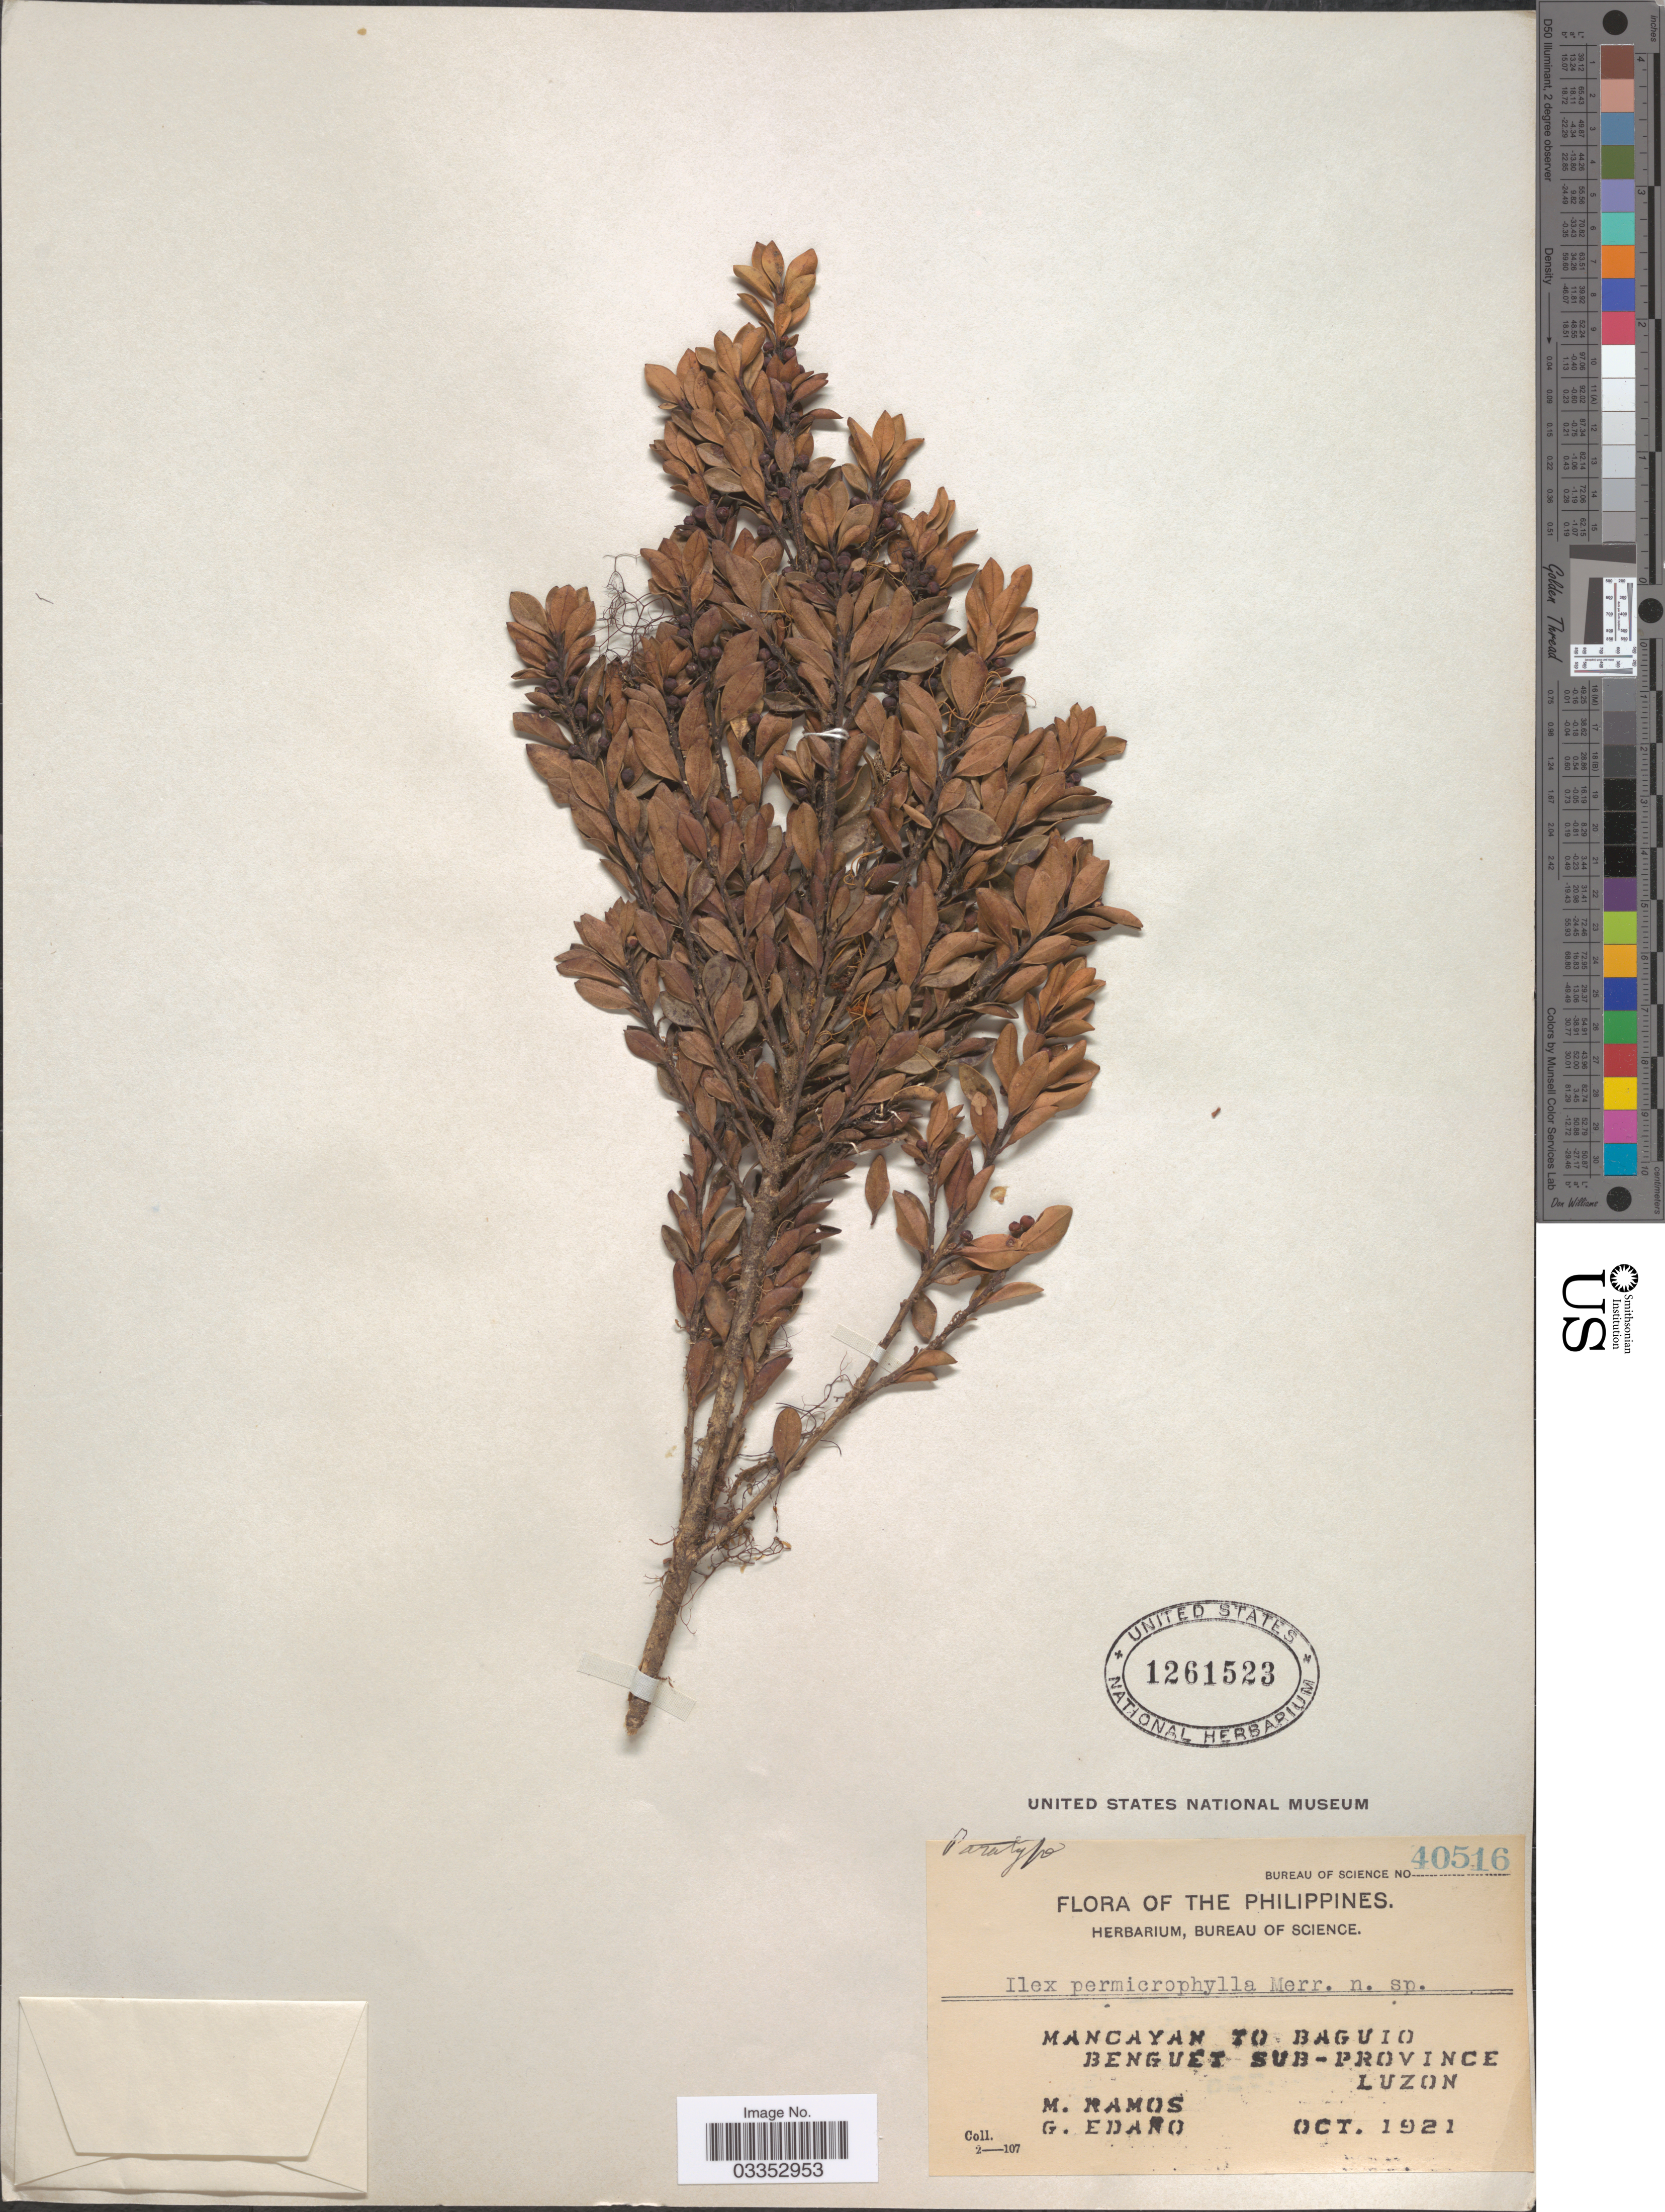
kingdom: Plantae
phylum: Tracheophyta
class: Magnoliopsida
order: Aquifoliales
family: Aquifoliaceae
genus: Ilex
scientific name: Ilex permicrophylla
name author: Merr.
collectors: M. Ramos & G. Edaño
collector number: Bureau of Science 40516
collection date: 1921-10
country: Philippines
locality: Mancayan to Baguio, Benguet Sub-Province, Luzon.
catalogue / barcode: US 1261523